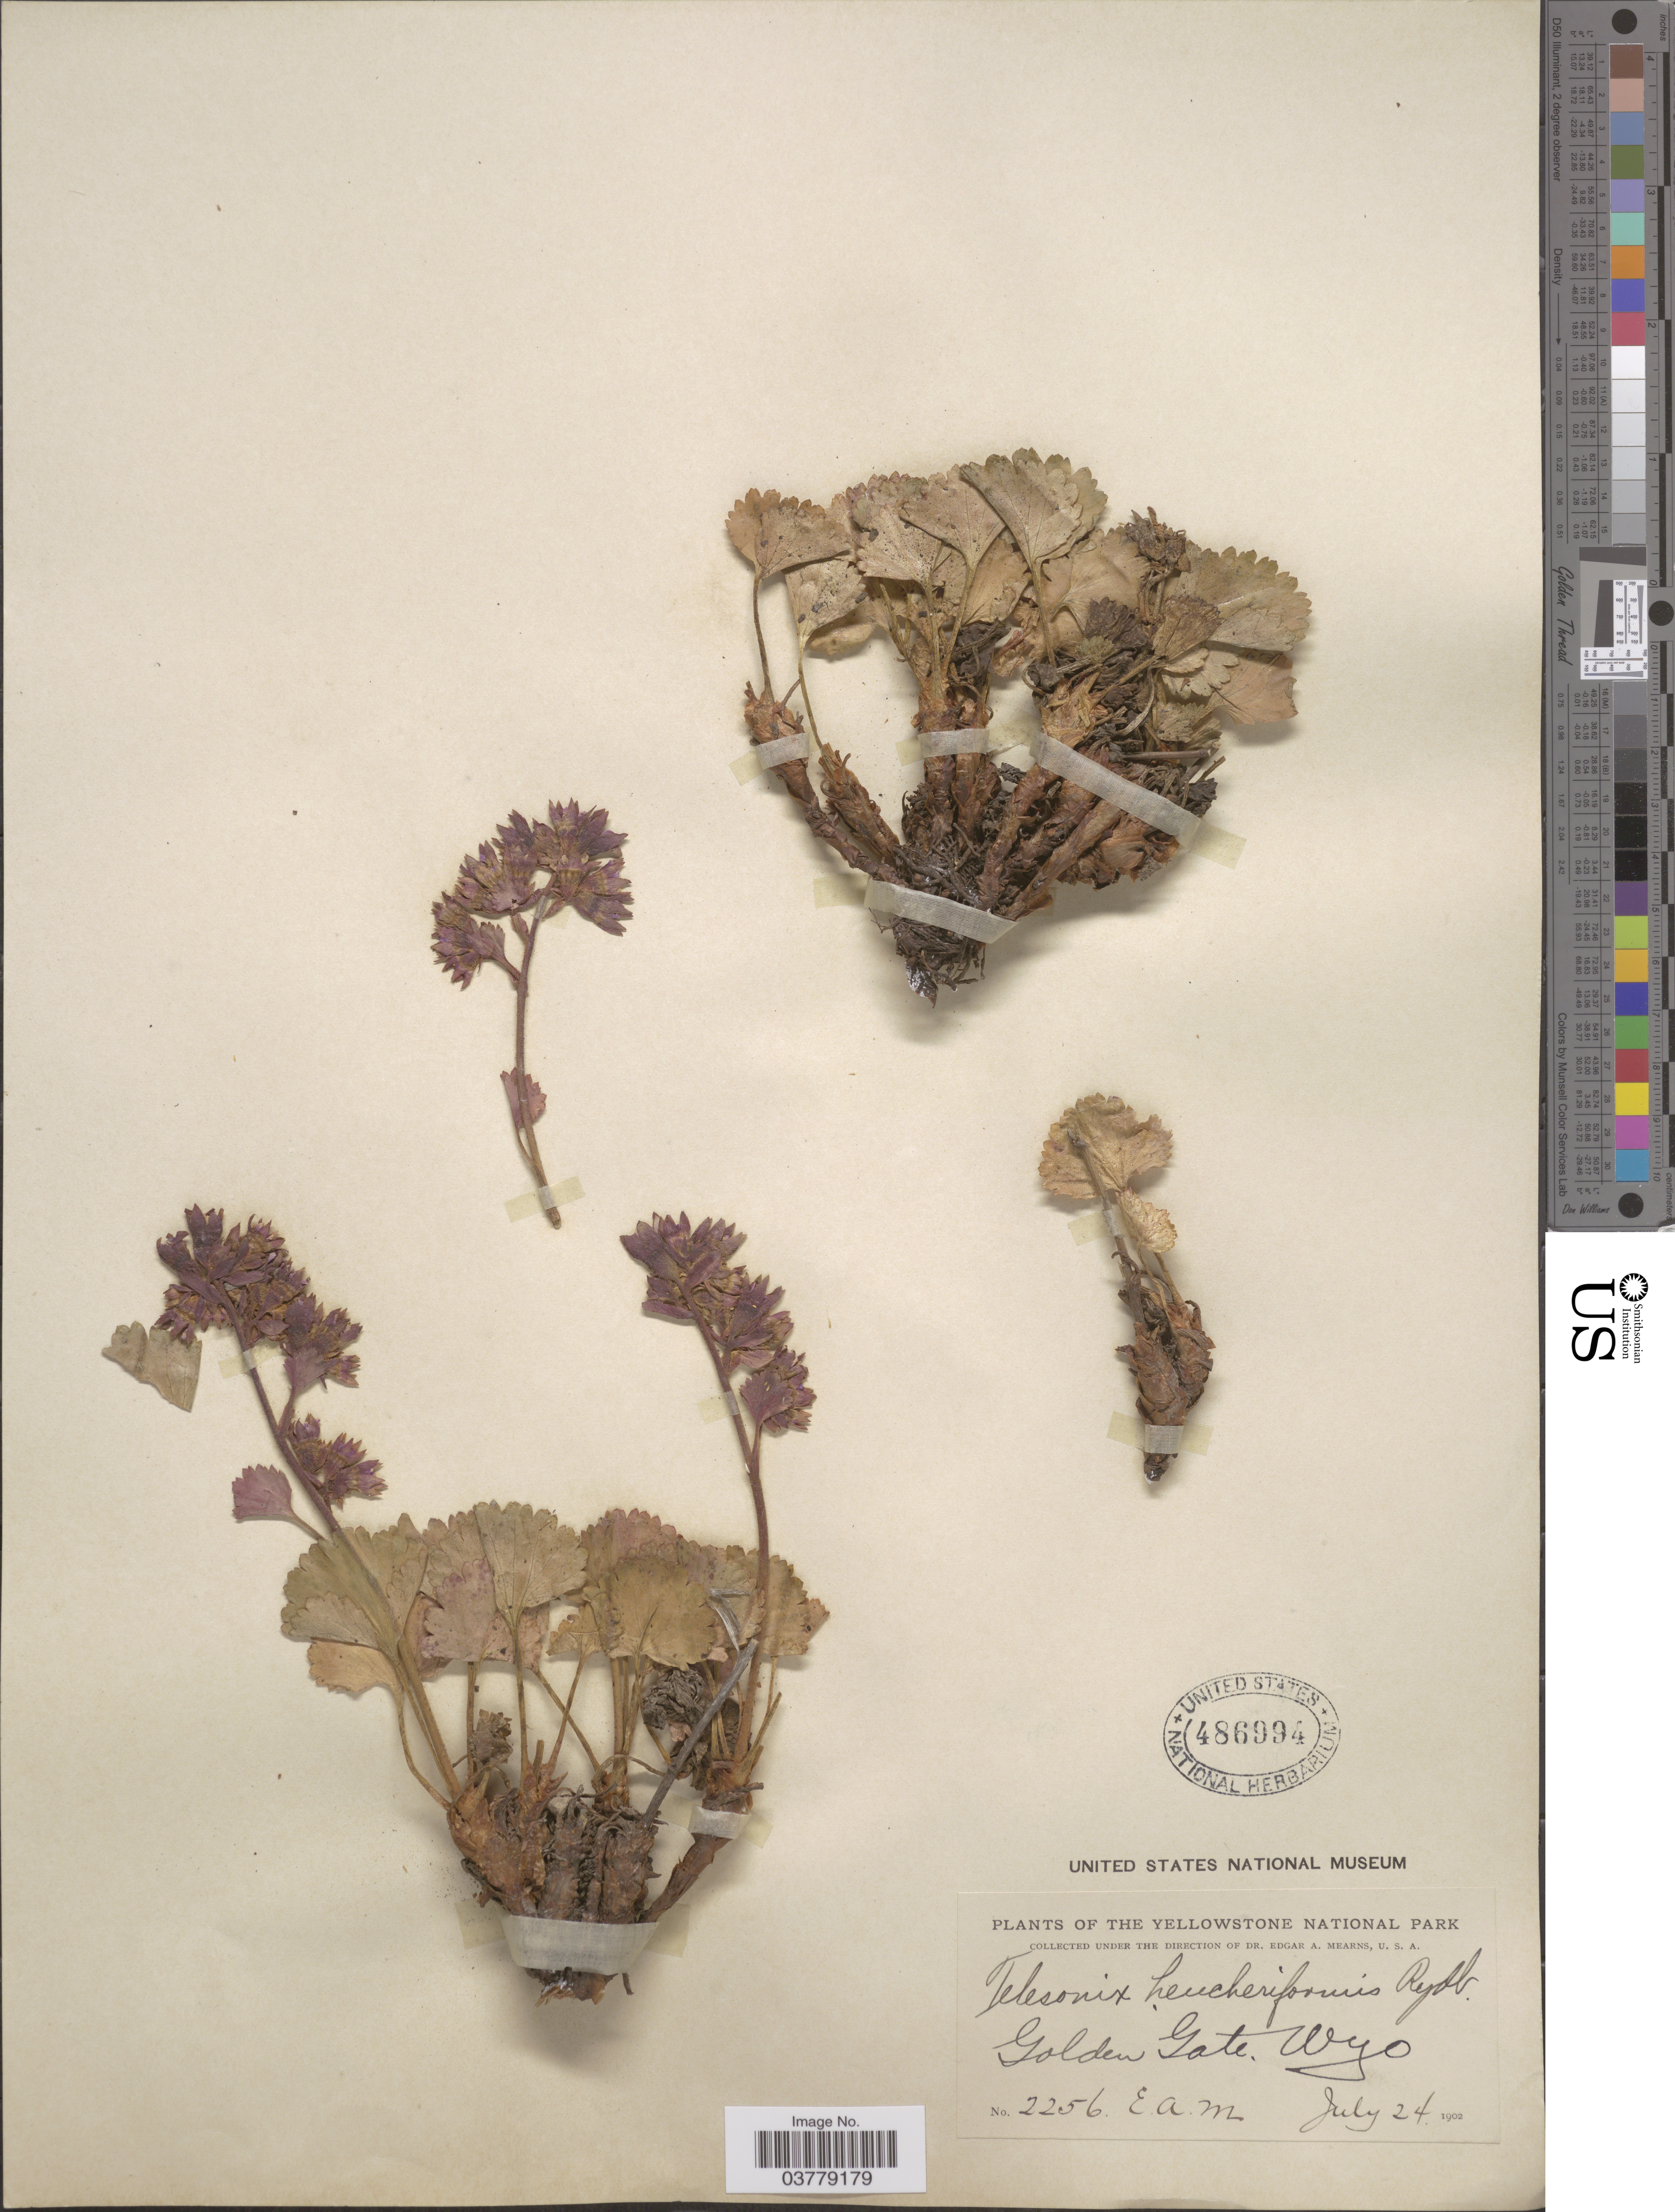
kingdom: Plantae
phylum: Tracheophyta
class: Magnoliopsida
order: Saxifragales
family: Saxifragaceae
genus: Telesonix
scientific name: Telesonix heucheriformis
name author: (Rydb.) Rydb.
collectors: E. A. Mearns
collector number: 2256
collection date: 1902-07-24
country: United States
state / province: Wyoming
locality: The Yellowstone National Park. Golden Gate.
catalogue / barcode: US 486994